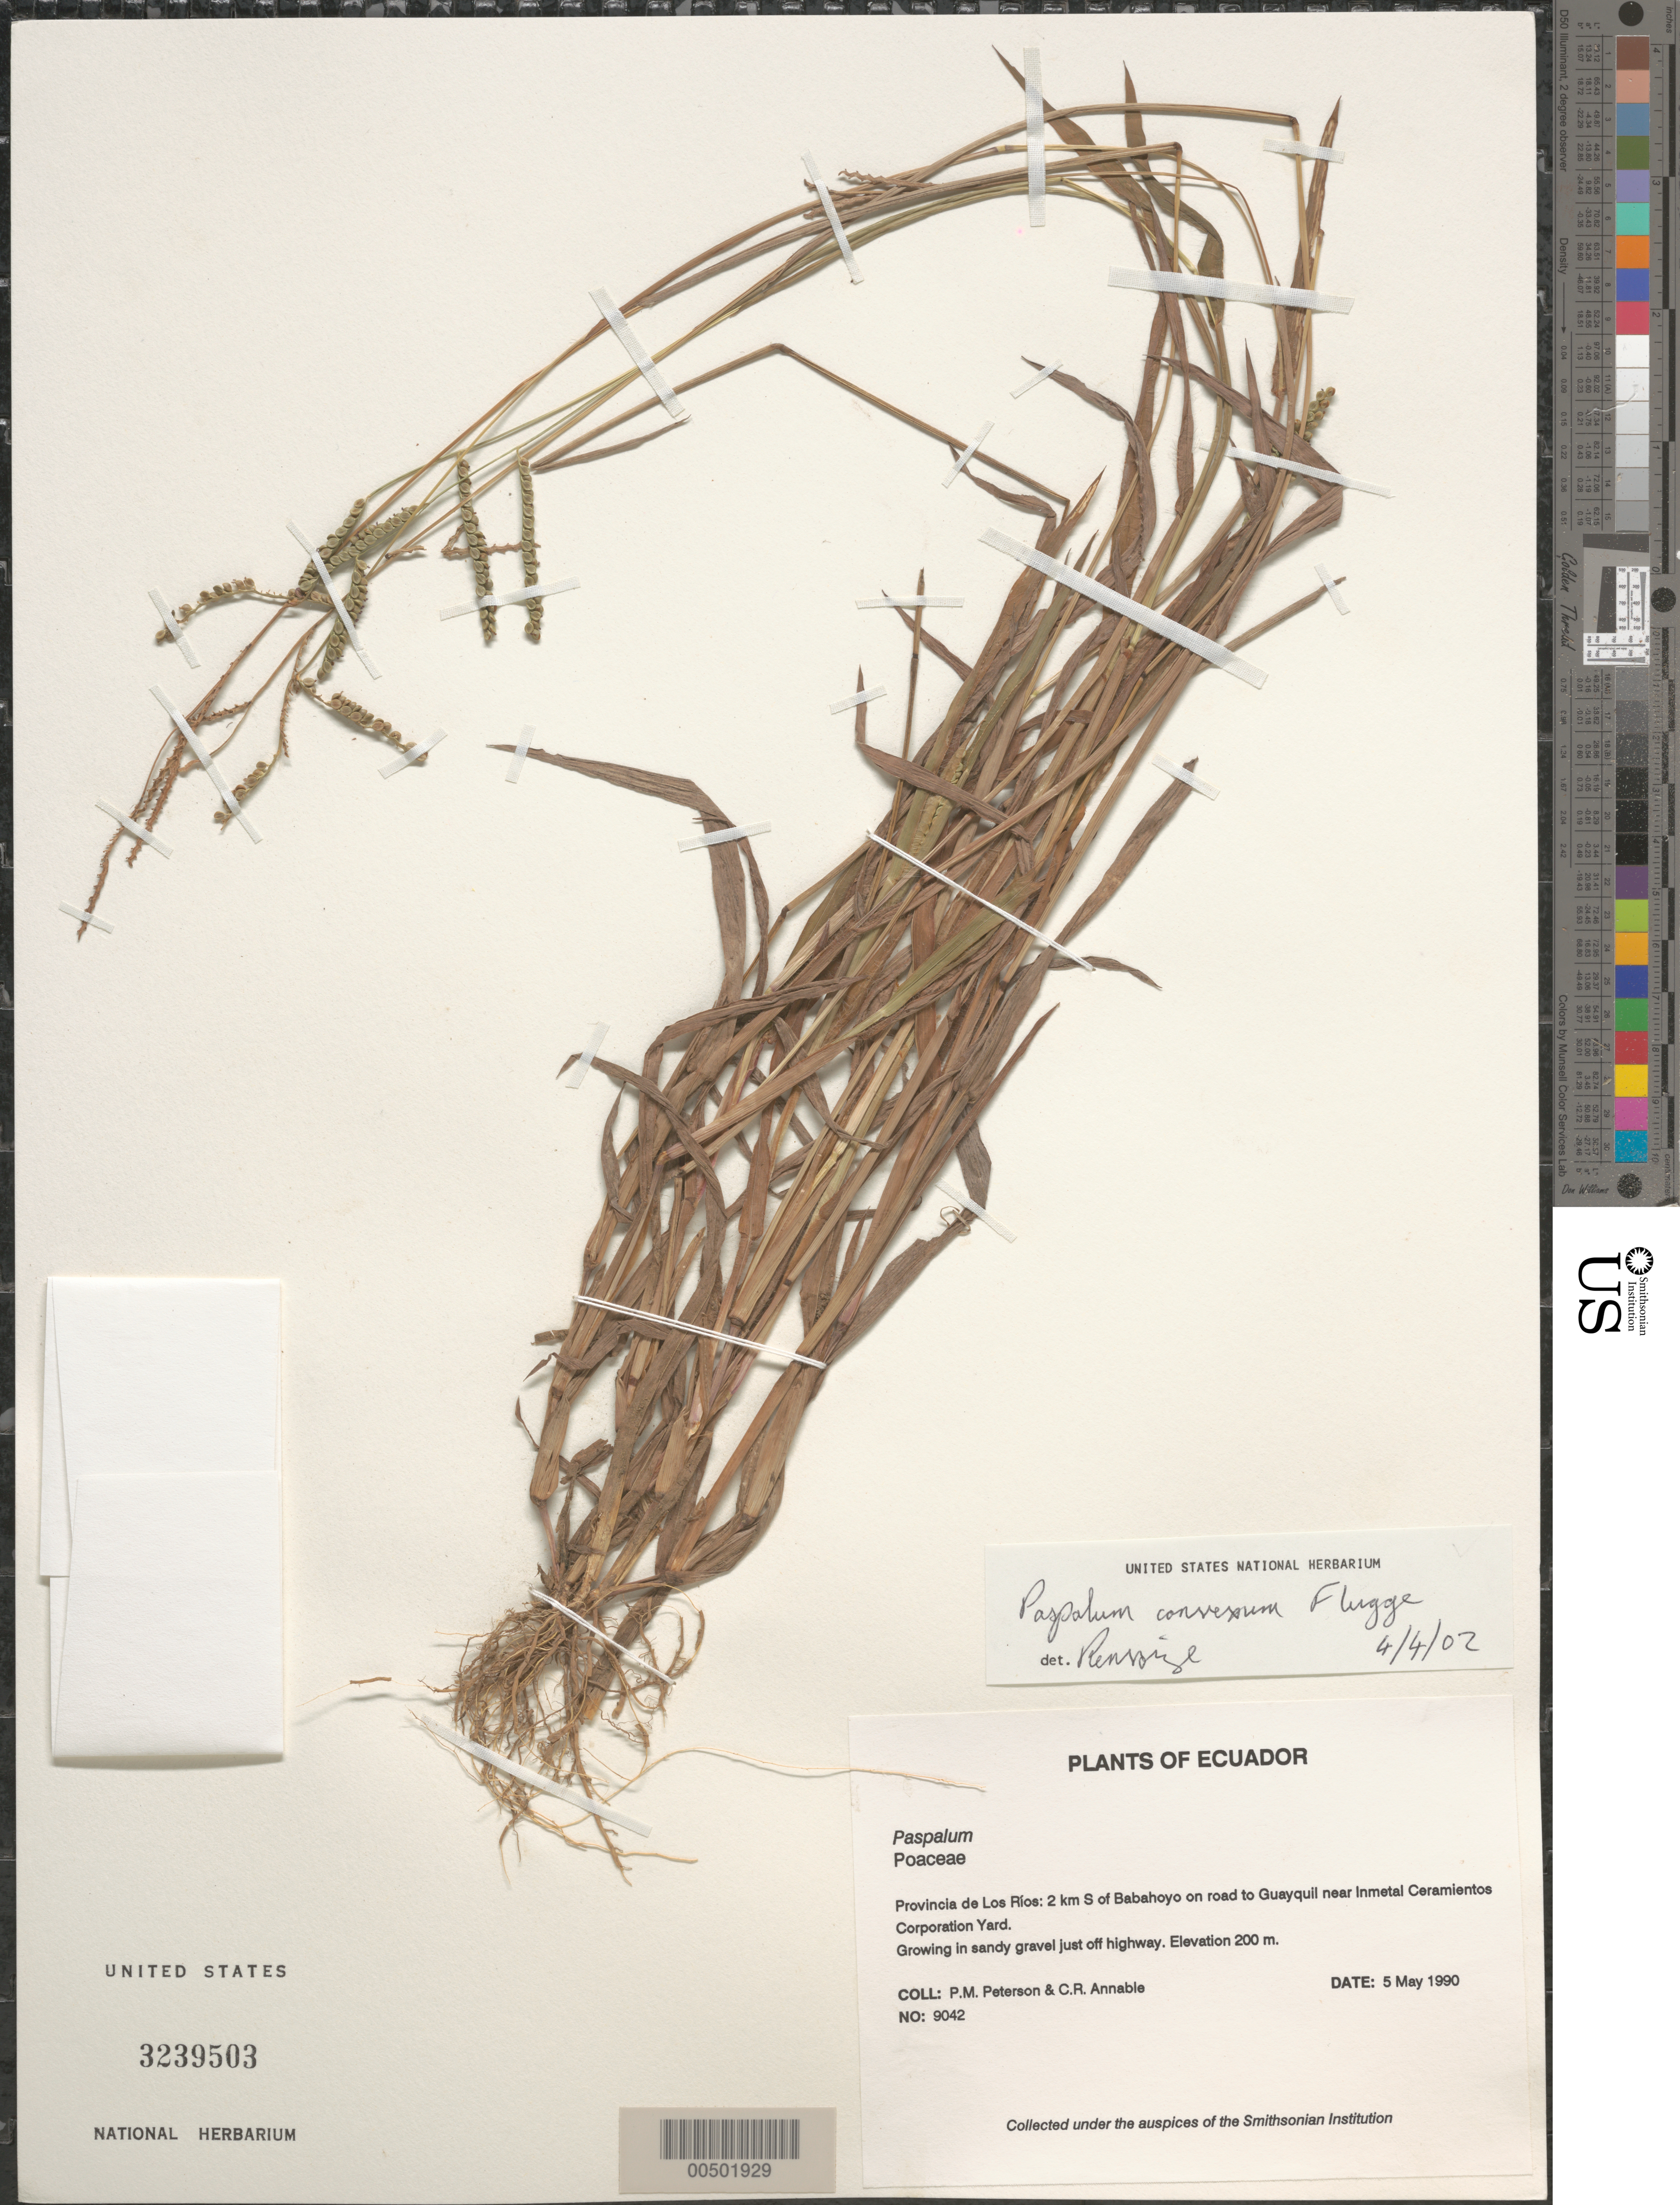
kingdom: Plantae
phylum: Tracheophyta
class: Liliopsida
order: Poales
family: Poaceae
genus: Paspalum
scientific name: Paspalum convexum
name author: Humb. & Bonpl. ex Flüggé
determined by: Renvoize, S. A.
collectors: P. M. Peterson & C. R. Annable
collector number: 09042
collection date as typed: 05 May 1990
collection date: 1990-05-05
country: Ecuador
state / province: Los Ríos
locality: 2 km S of Babahoyo on road to Guayquil near InMetal Ceramientos Corporation Yard.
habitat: Growing in sandy gravel just off highway.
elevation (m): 200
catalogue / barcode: US 3239503